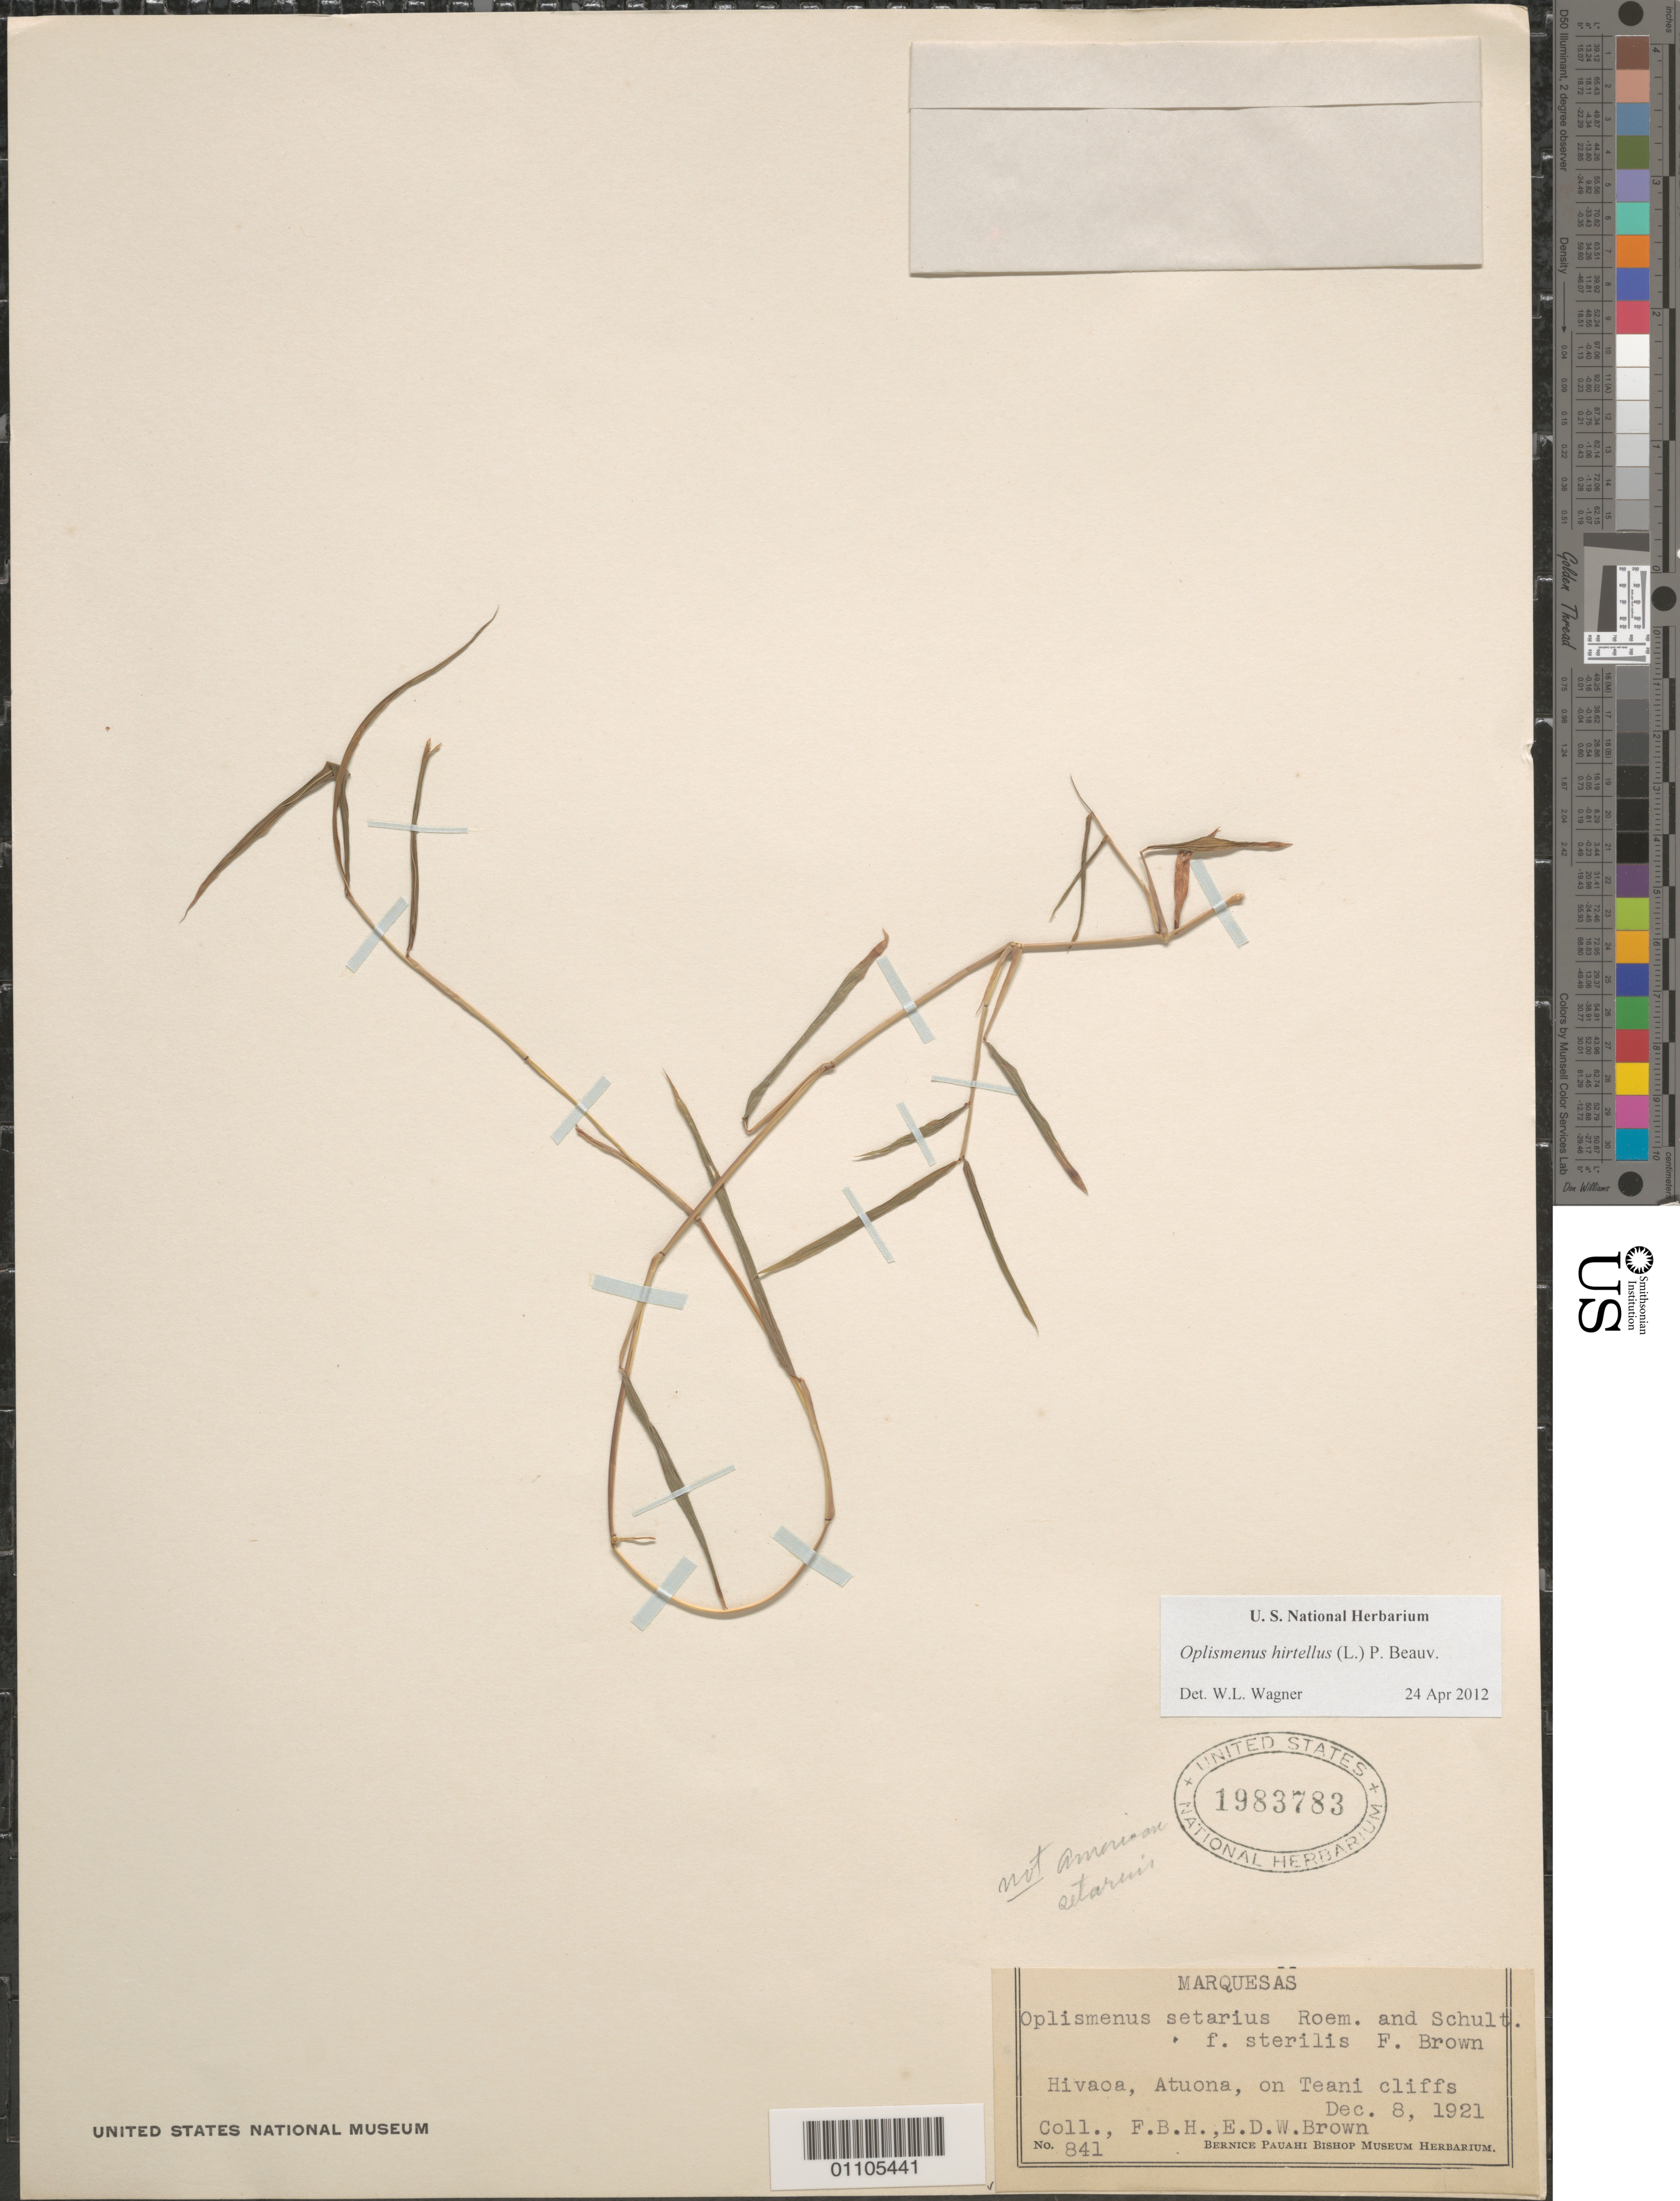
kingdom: Plantae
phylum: Tracheophyta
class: Liliopsida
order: Poales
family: Poaceae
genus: Oplismenus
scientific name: Oplismenus hirtellus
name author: (L.) P. Beauv.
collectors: F. Brown & E. Brown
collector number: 841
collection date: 1921-12-08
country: French Polynesia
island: Hiva Oa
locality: Atuona, on Teani cliffs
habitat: Very common on shaded, moist slopes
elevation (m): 200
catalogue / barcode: US 1983783